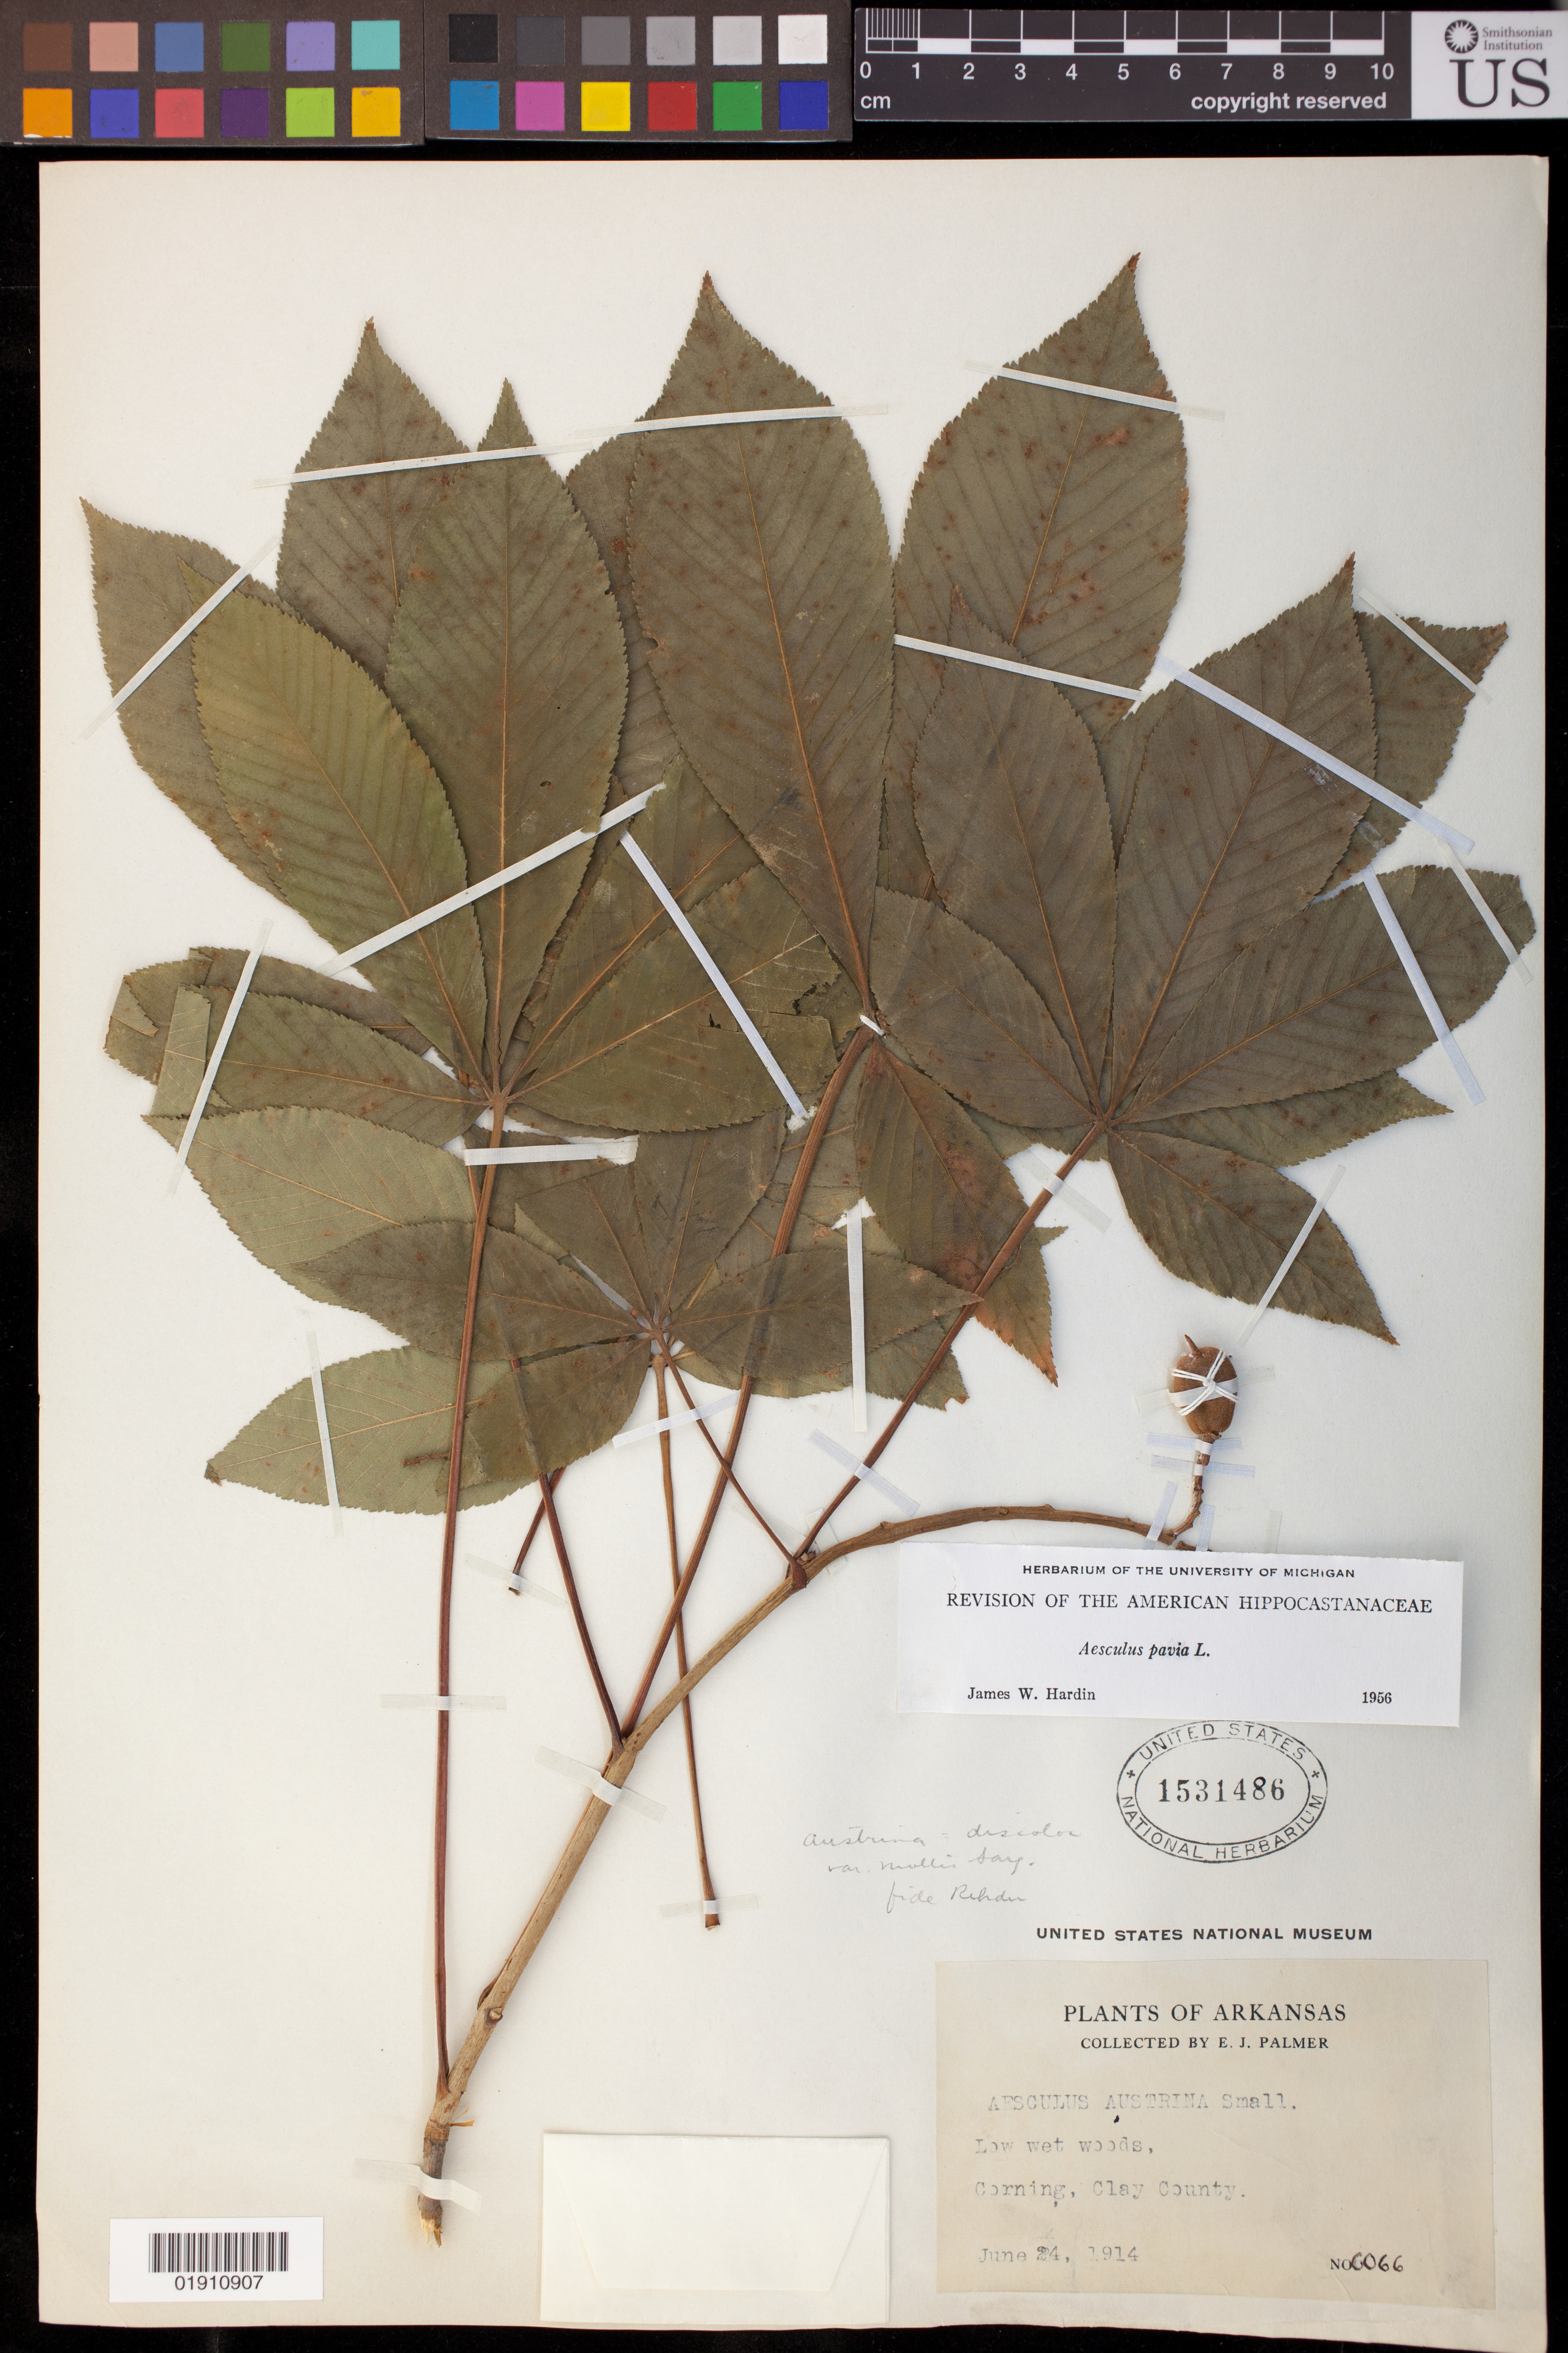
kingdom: Plantae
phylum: Tracheophyta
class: Magnoliopsida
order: Sapindales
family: Sapindaceae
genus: Aesculus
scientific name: Aesculus pavia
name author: L.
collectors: E. J. Palmer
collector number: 6066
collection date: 1914-06-24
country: United States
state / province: Arkansas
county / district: Clay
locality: Corning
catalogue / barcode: US 1531486